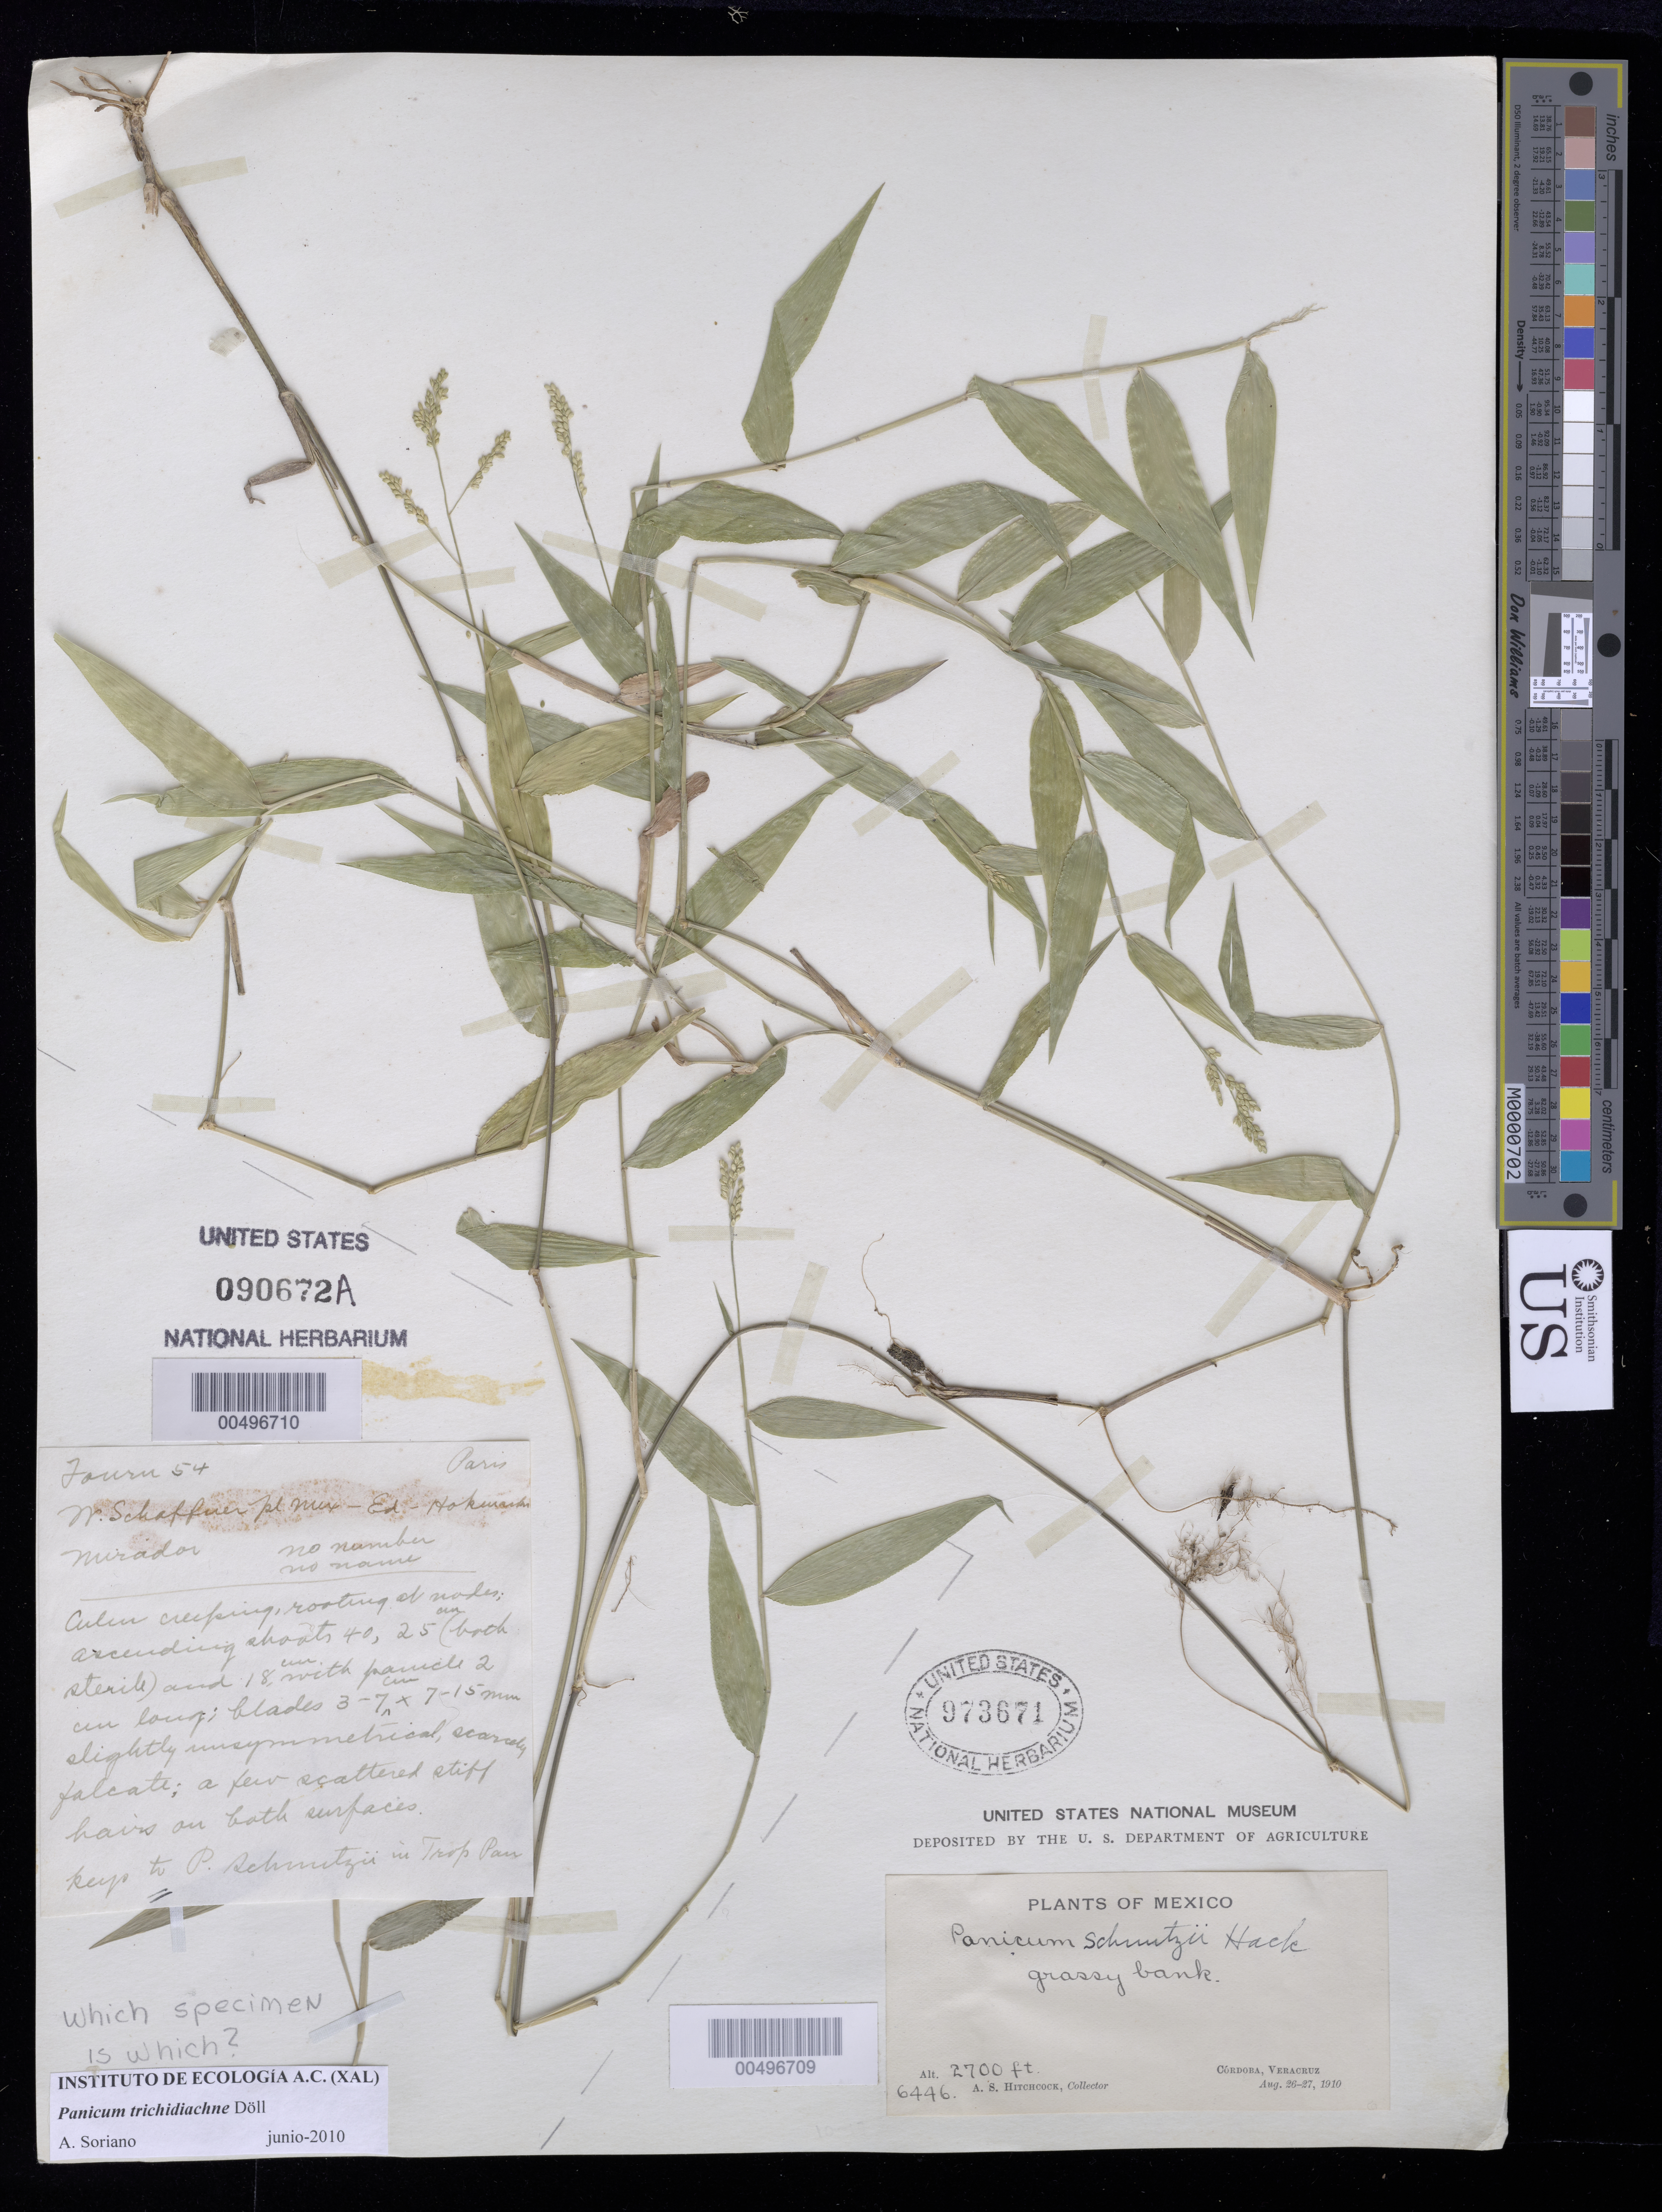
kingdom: Plantae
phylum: Tracheophyta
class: Liliopsida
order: Poales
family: Poaceae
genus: Morronea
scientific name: Morronea trichidiachnis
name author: (Döll) Zuloaga & Scataglini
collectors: A. S. Hitchcock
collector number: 6446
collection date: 1910-08-26/1910-08-27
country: Mexico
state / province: Veracruz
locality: Cordoba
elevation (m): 823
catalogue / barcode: US 973671